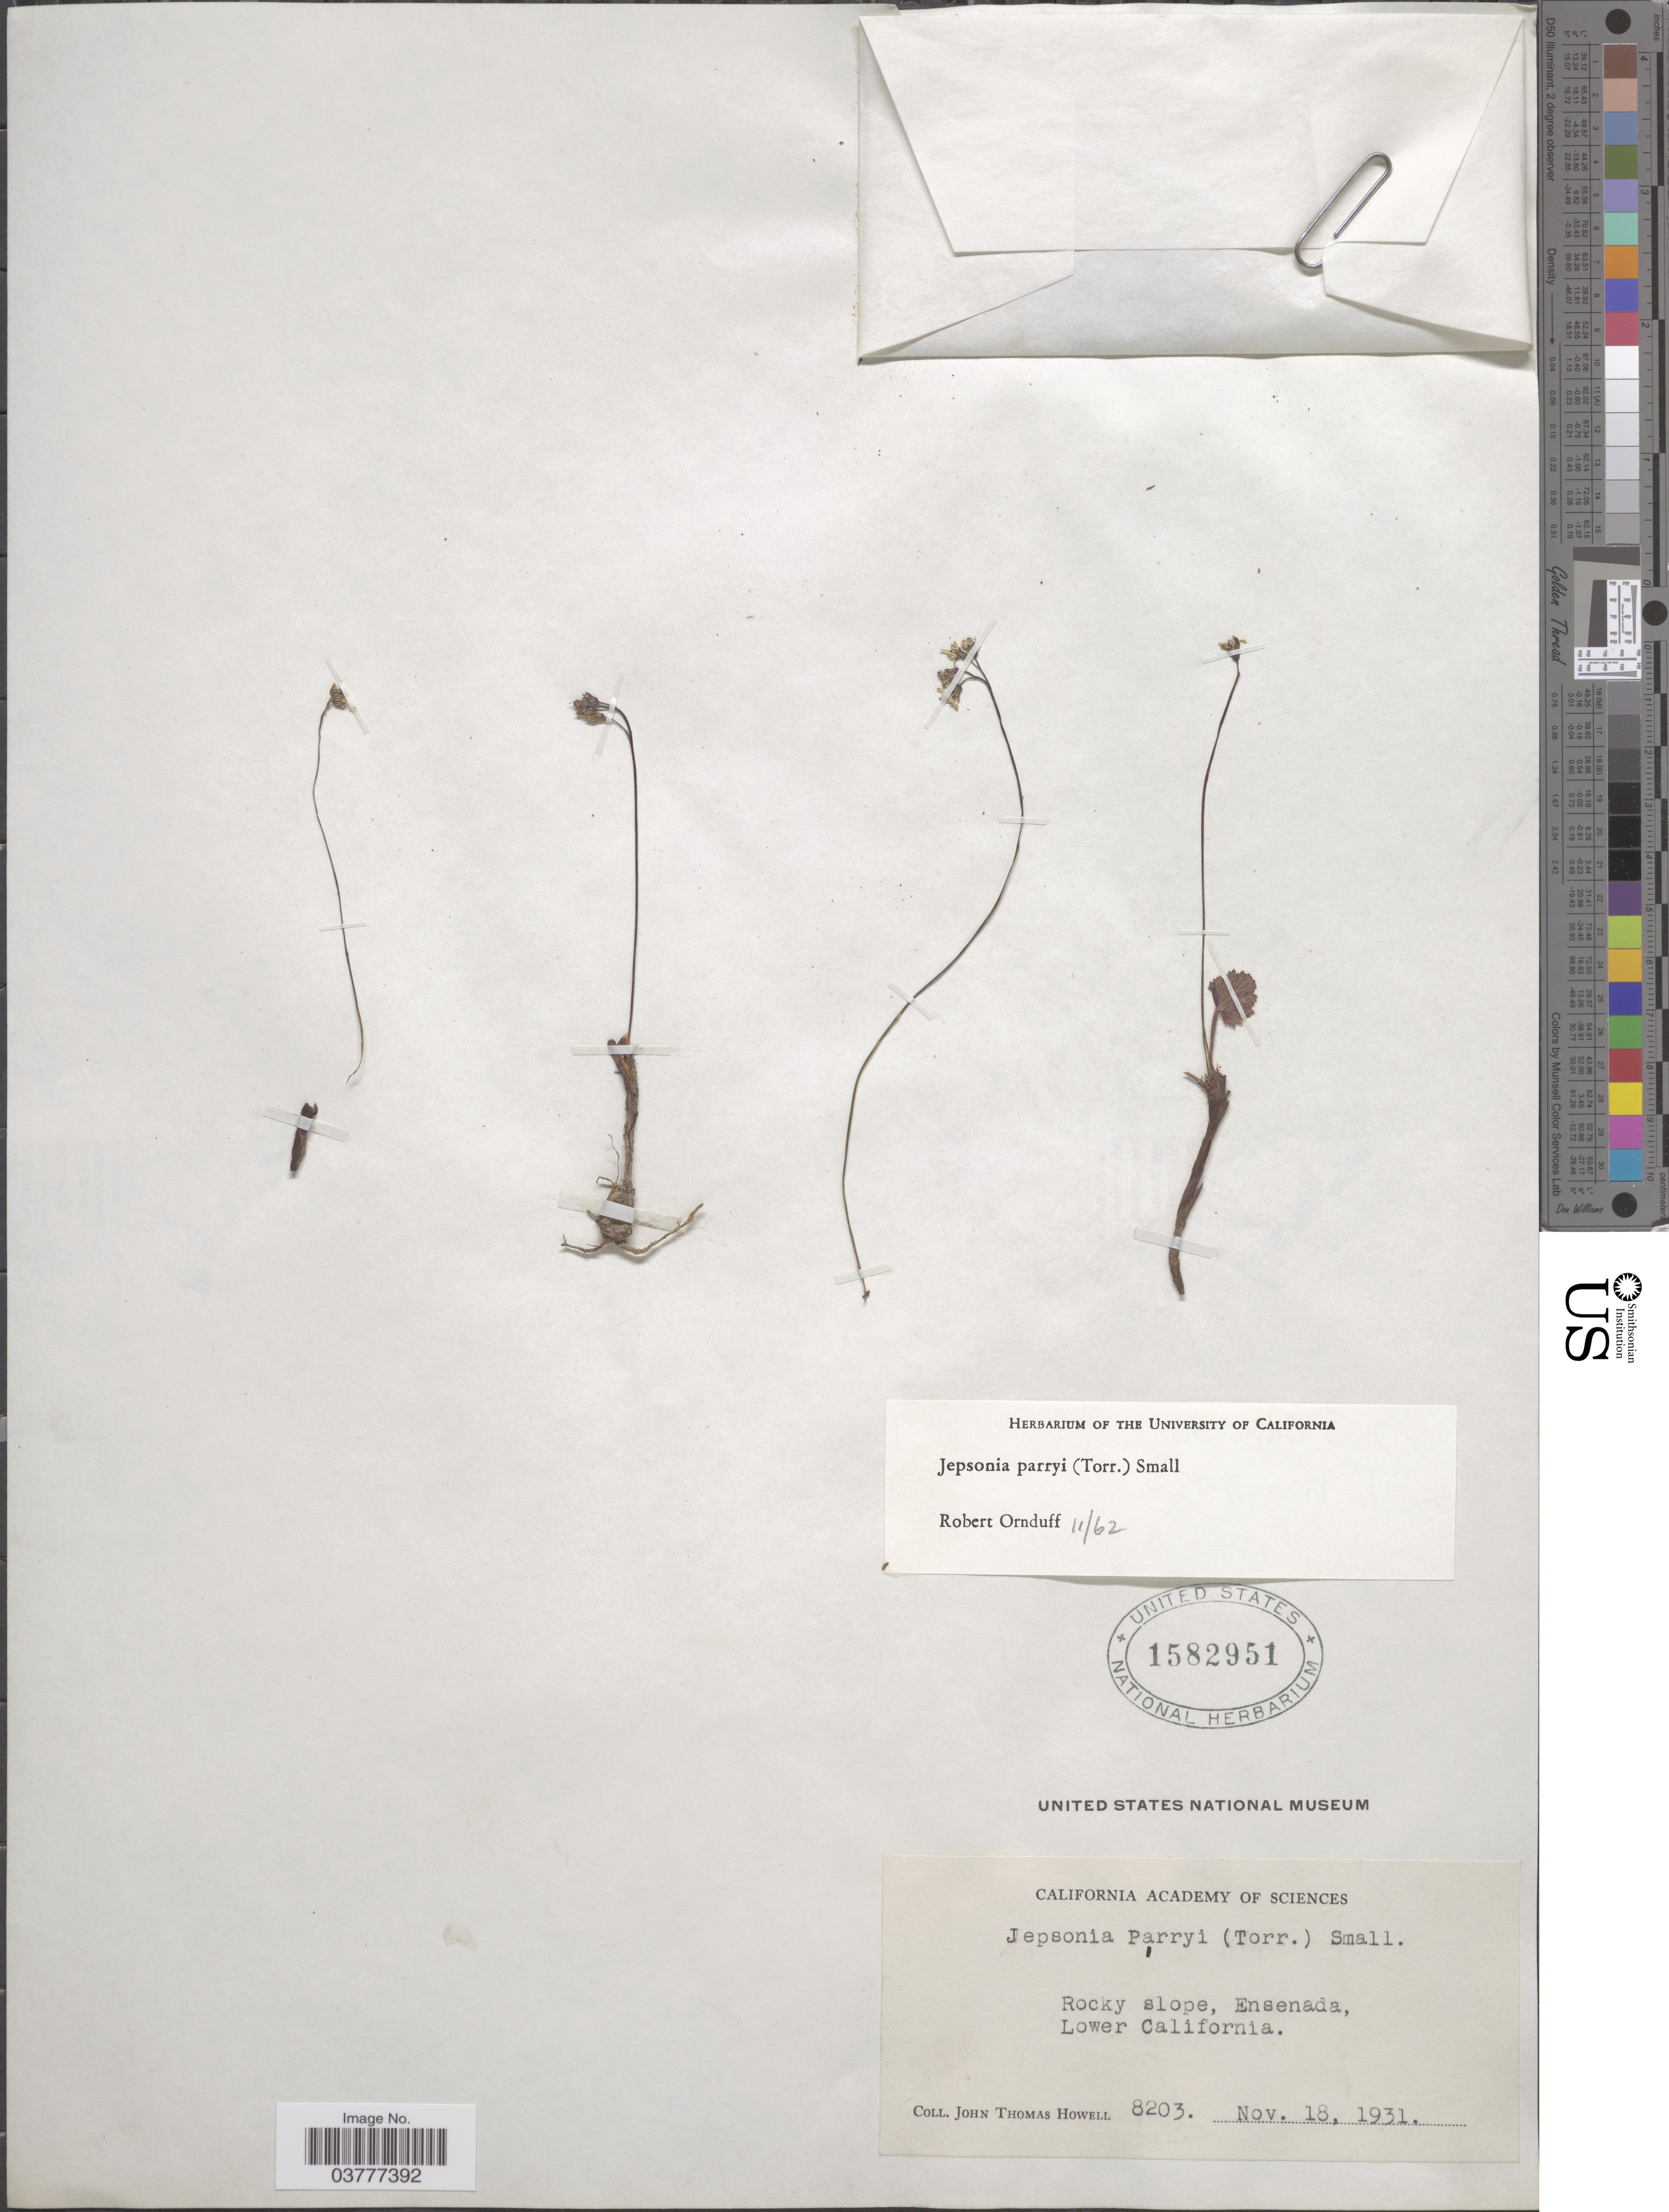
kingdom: Plantae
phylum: Tracheophyta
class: Magnoliopsida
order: Saxifragales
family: Saxifragaceae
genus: Jepsonia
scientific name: Jepsonia parryi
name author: (Torr.) Small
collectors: J. T. Howell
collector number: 8203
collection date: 1931-11-18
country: Mexico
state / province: Baja California Norte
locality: Rocky slope, Ensenada, Lower California.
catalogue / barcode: US 1582951